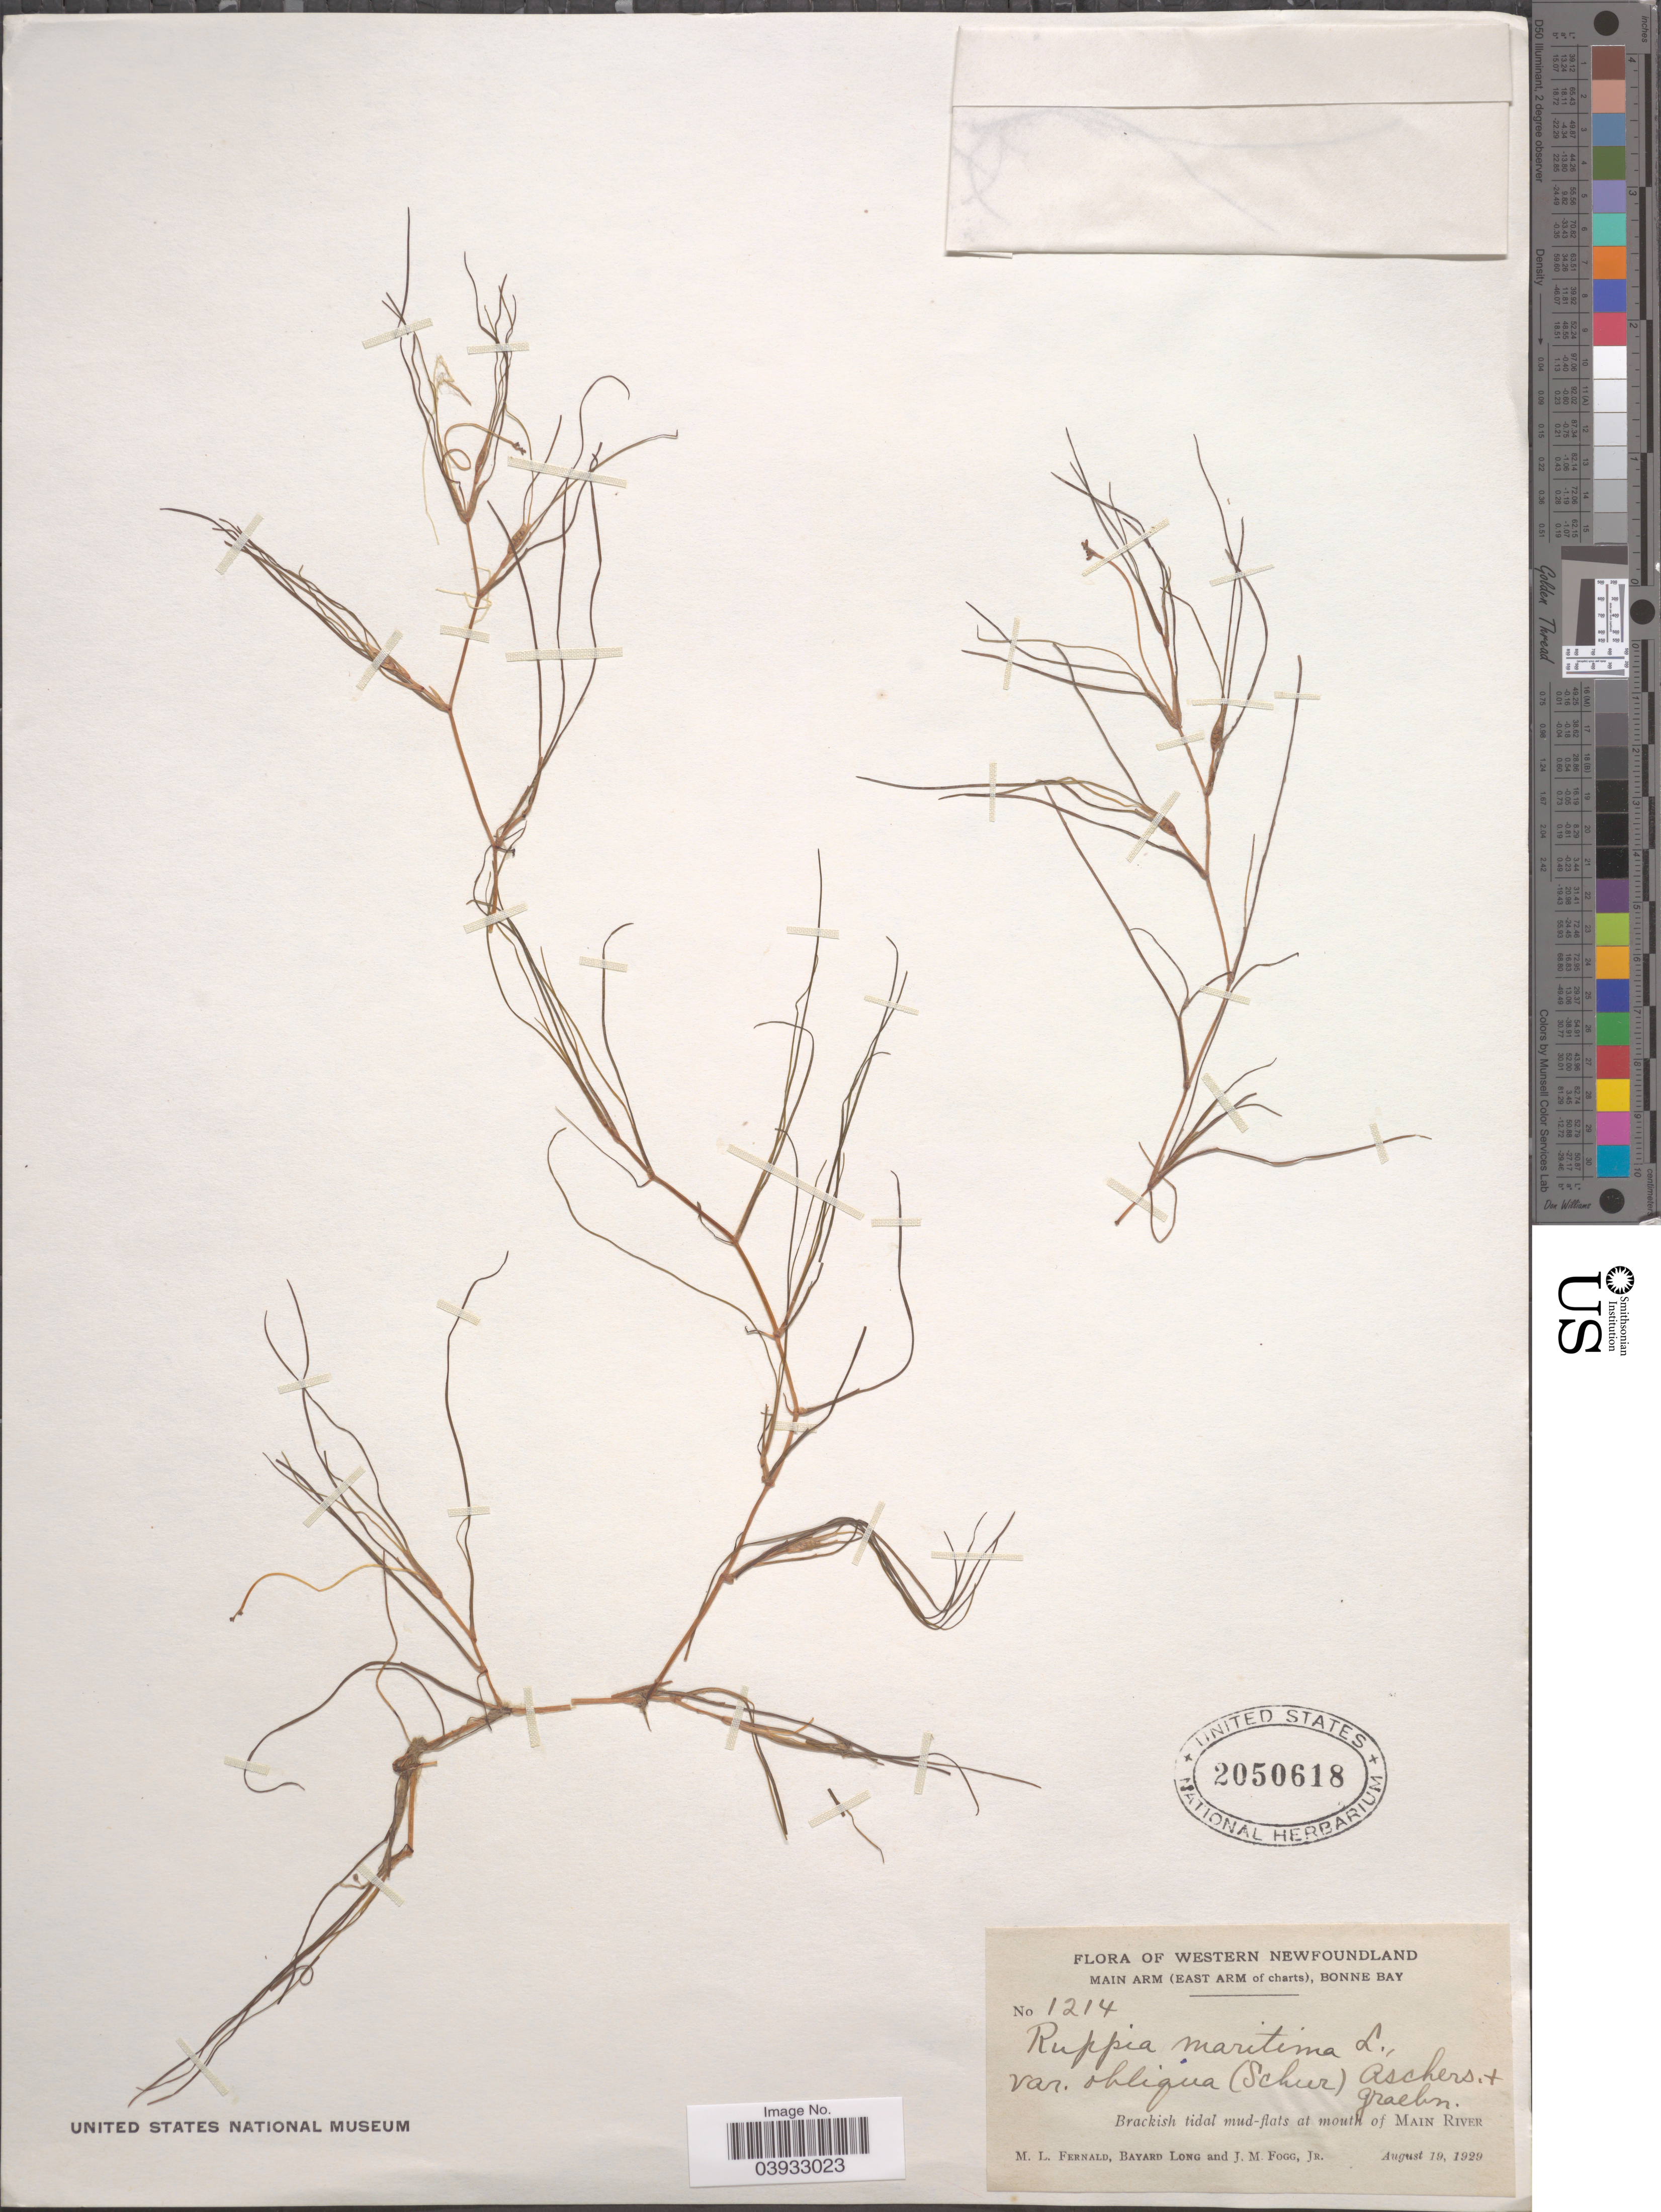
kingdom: Plantae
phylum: Tracheophyta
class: Liliopsida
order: Alismatales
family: Ruppiaceae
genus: Ruppia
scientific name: Ruppia maritima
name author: L.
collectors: M. L. Fernald, B. Long & J. Fogg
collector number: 1214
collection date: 1929-08-19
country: Canada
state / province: Newfoundland and Labrador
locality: Western Newfoundland. Main Arm (East Arm of charts), Bonne Bay. At mouth of Main River.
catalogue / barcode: US 2050618